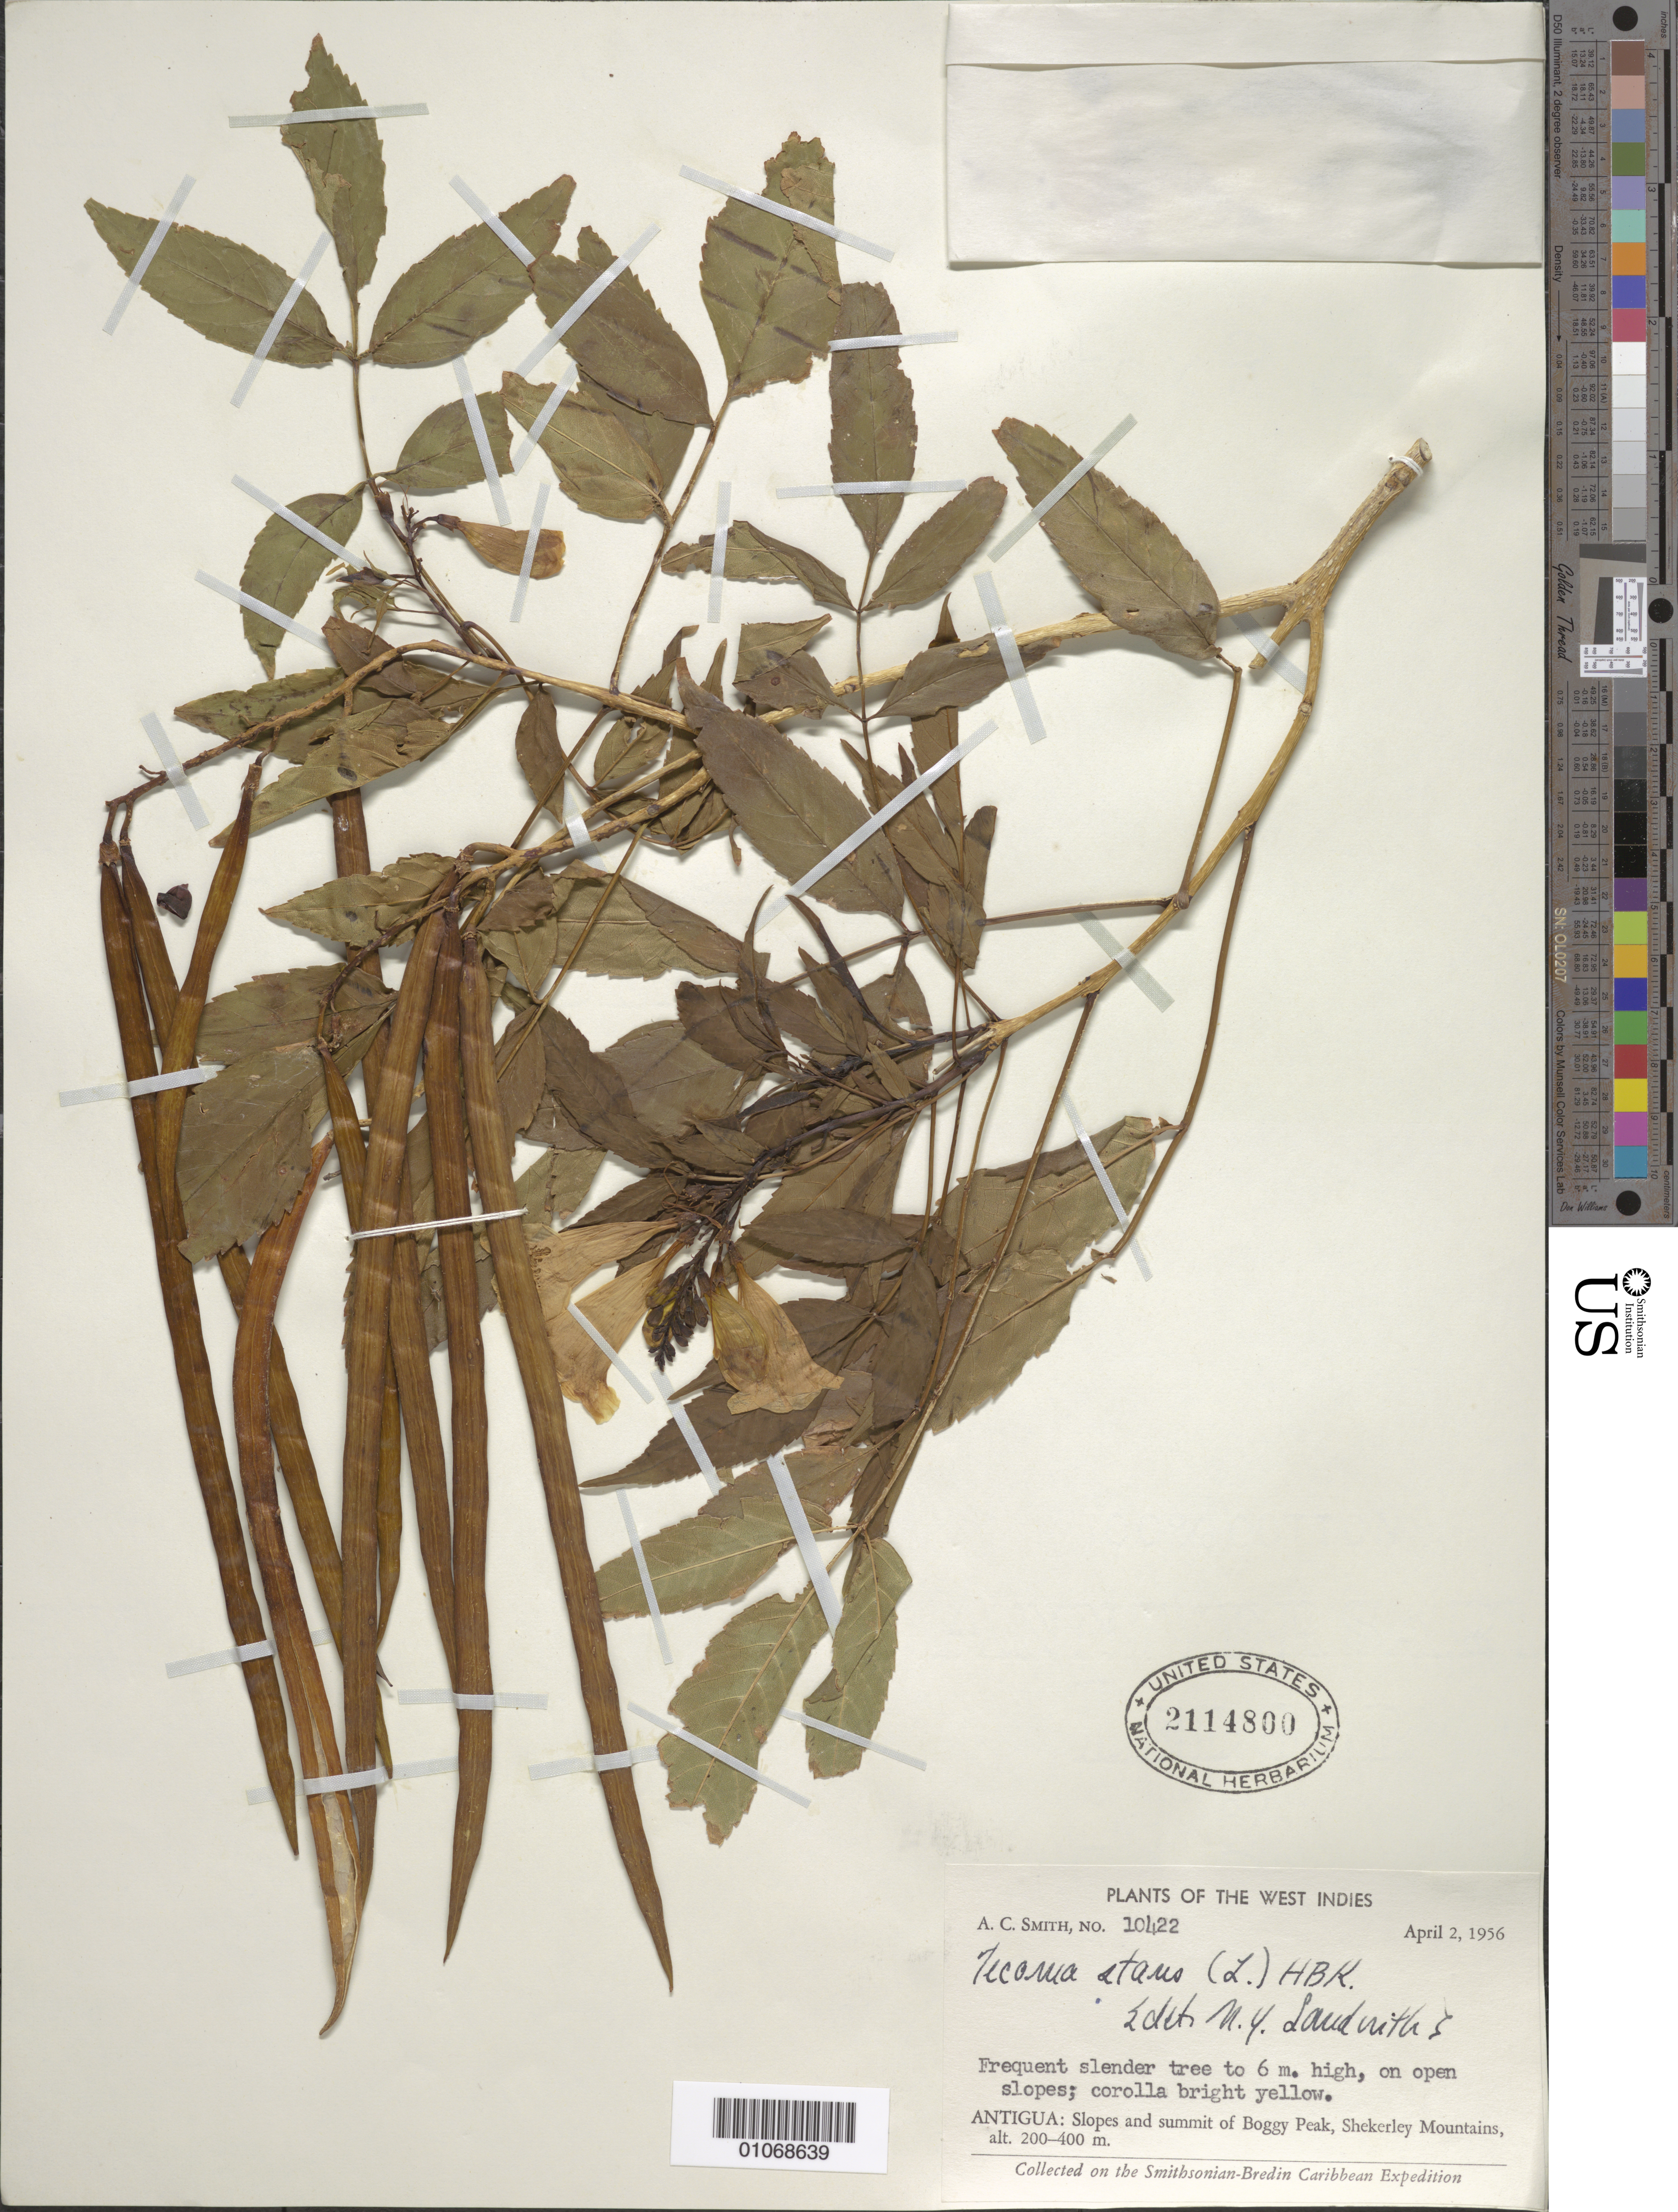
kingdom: Plantae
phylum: Tracheophyta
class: Magnoliopsida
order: Lamiales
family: Bignoniaceae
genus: Tecoma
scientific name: Tecoma stans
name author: (L.) Juss. ex Kunth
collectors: A. C. Smith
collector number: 10422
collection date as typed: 02 Apr 1956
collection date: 1956-04-02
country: Antigua and Barbuda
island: Leeward Is.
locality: Slopes and summit of Boggy Peak, Shekrerley Mountains.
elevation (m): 200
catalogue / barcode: US 2114800